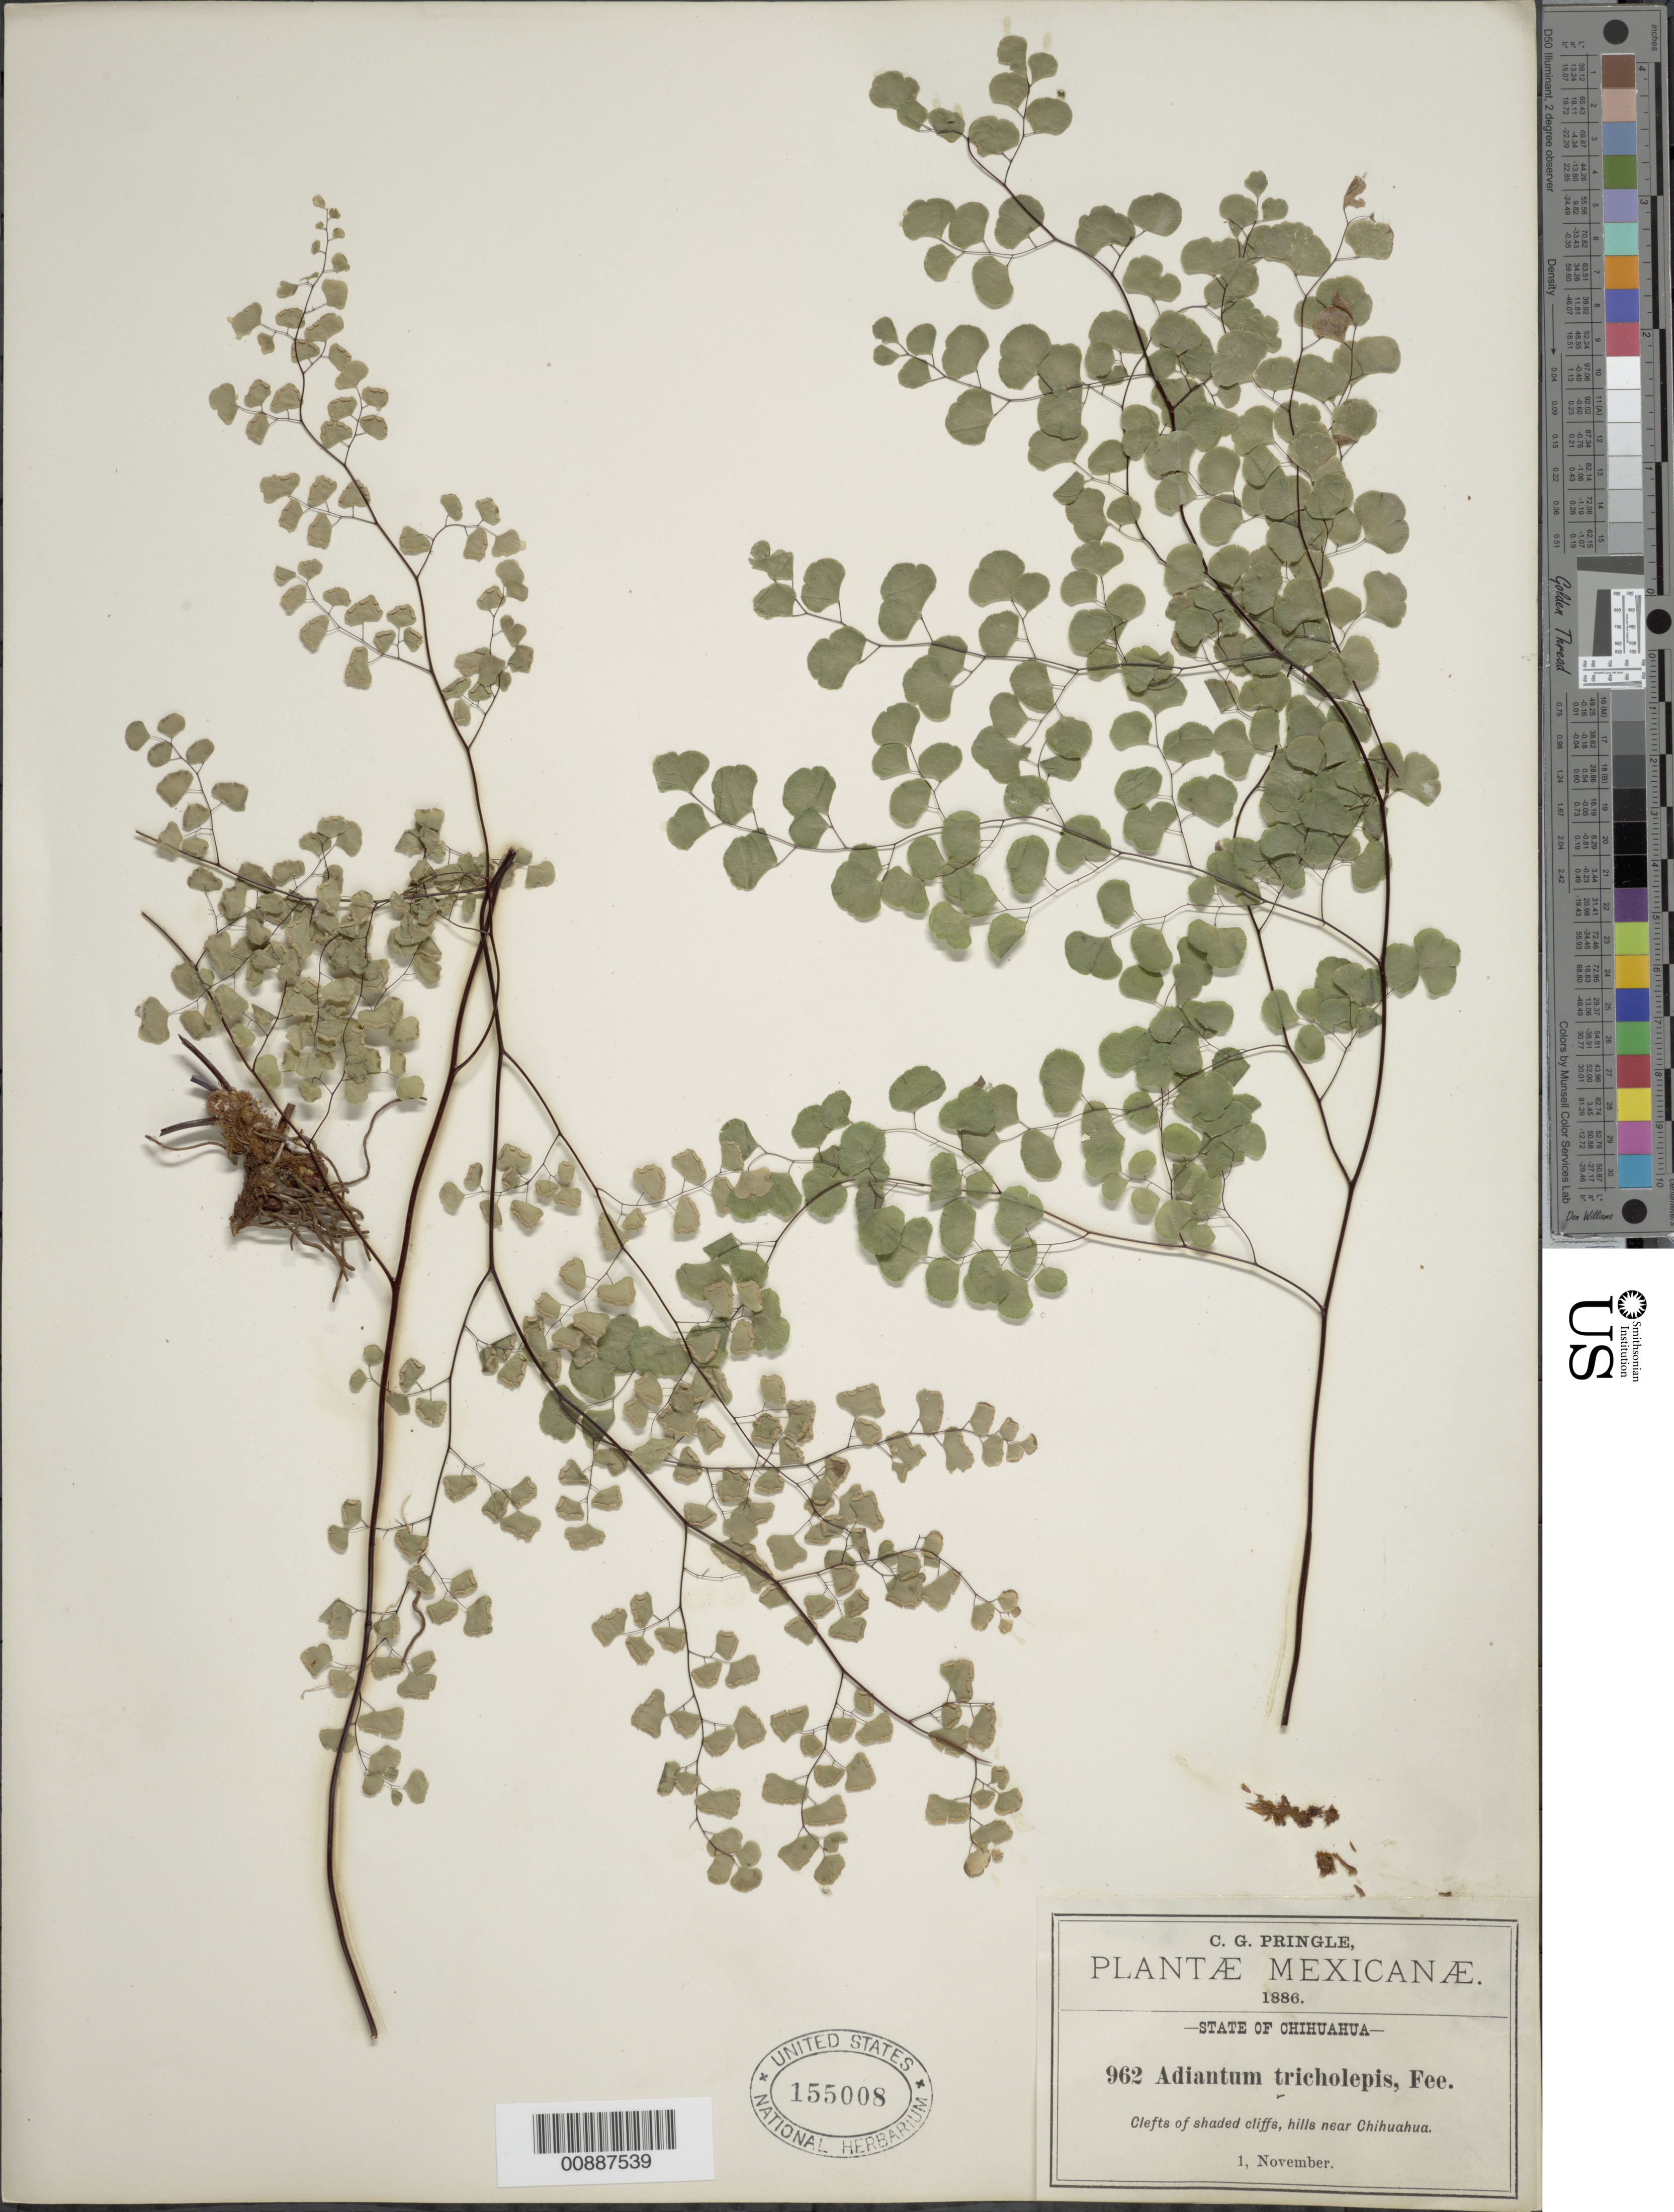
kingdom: Plantae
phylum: Tracheophyta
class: Polypodiopsida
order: Polypodiales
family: Pteridaceae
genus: Adiantum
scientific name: Adiantum tricholepis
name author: Fée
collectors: C. G. Pringle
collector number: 962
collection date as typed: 01 Nov 1886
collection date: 1886-11-01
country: Mexico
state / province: Chihuahua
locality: Hills near Chihuahua.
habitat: Clefts of shaded cliffs.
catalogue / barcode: US 155008